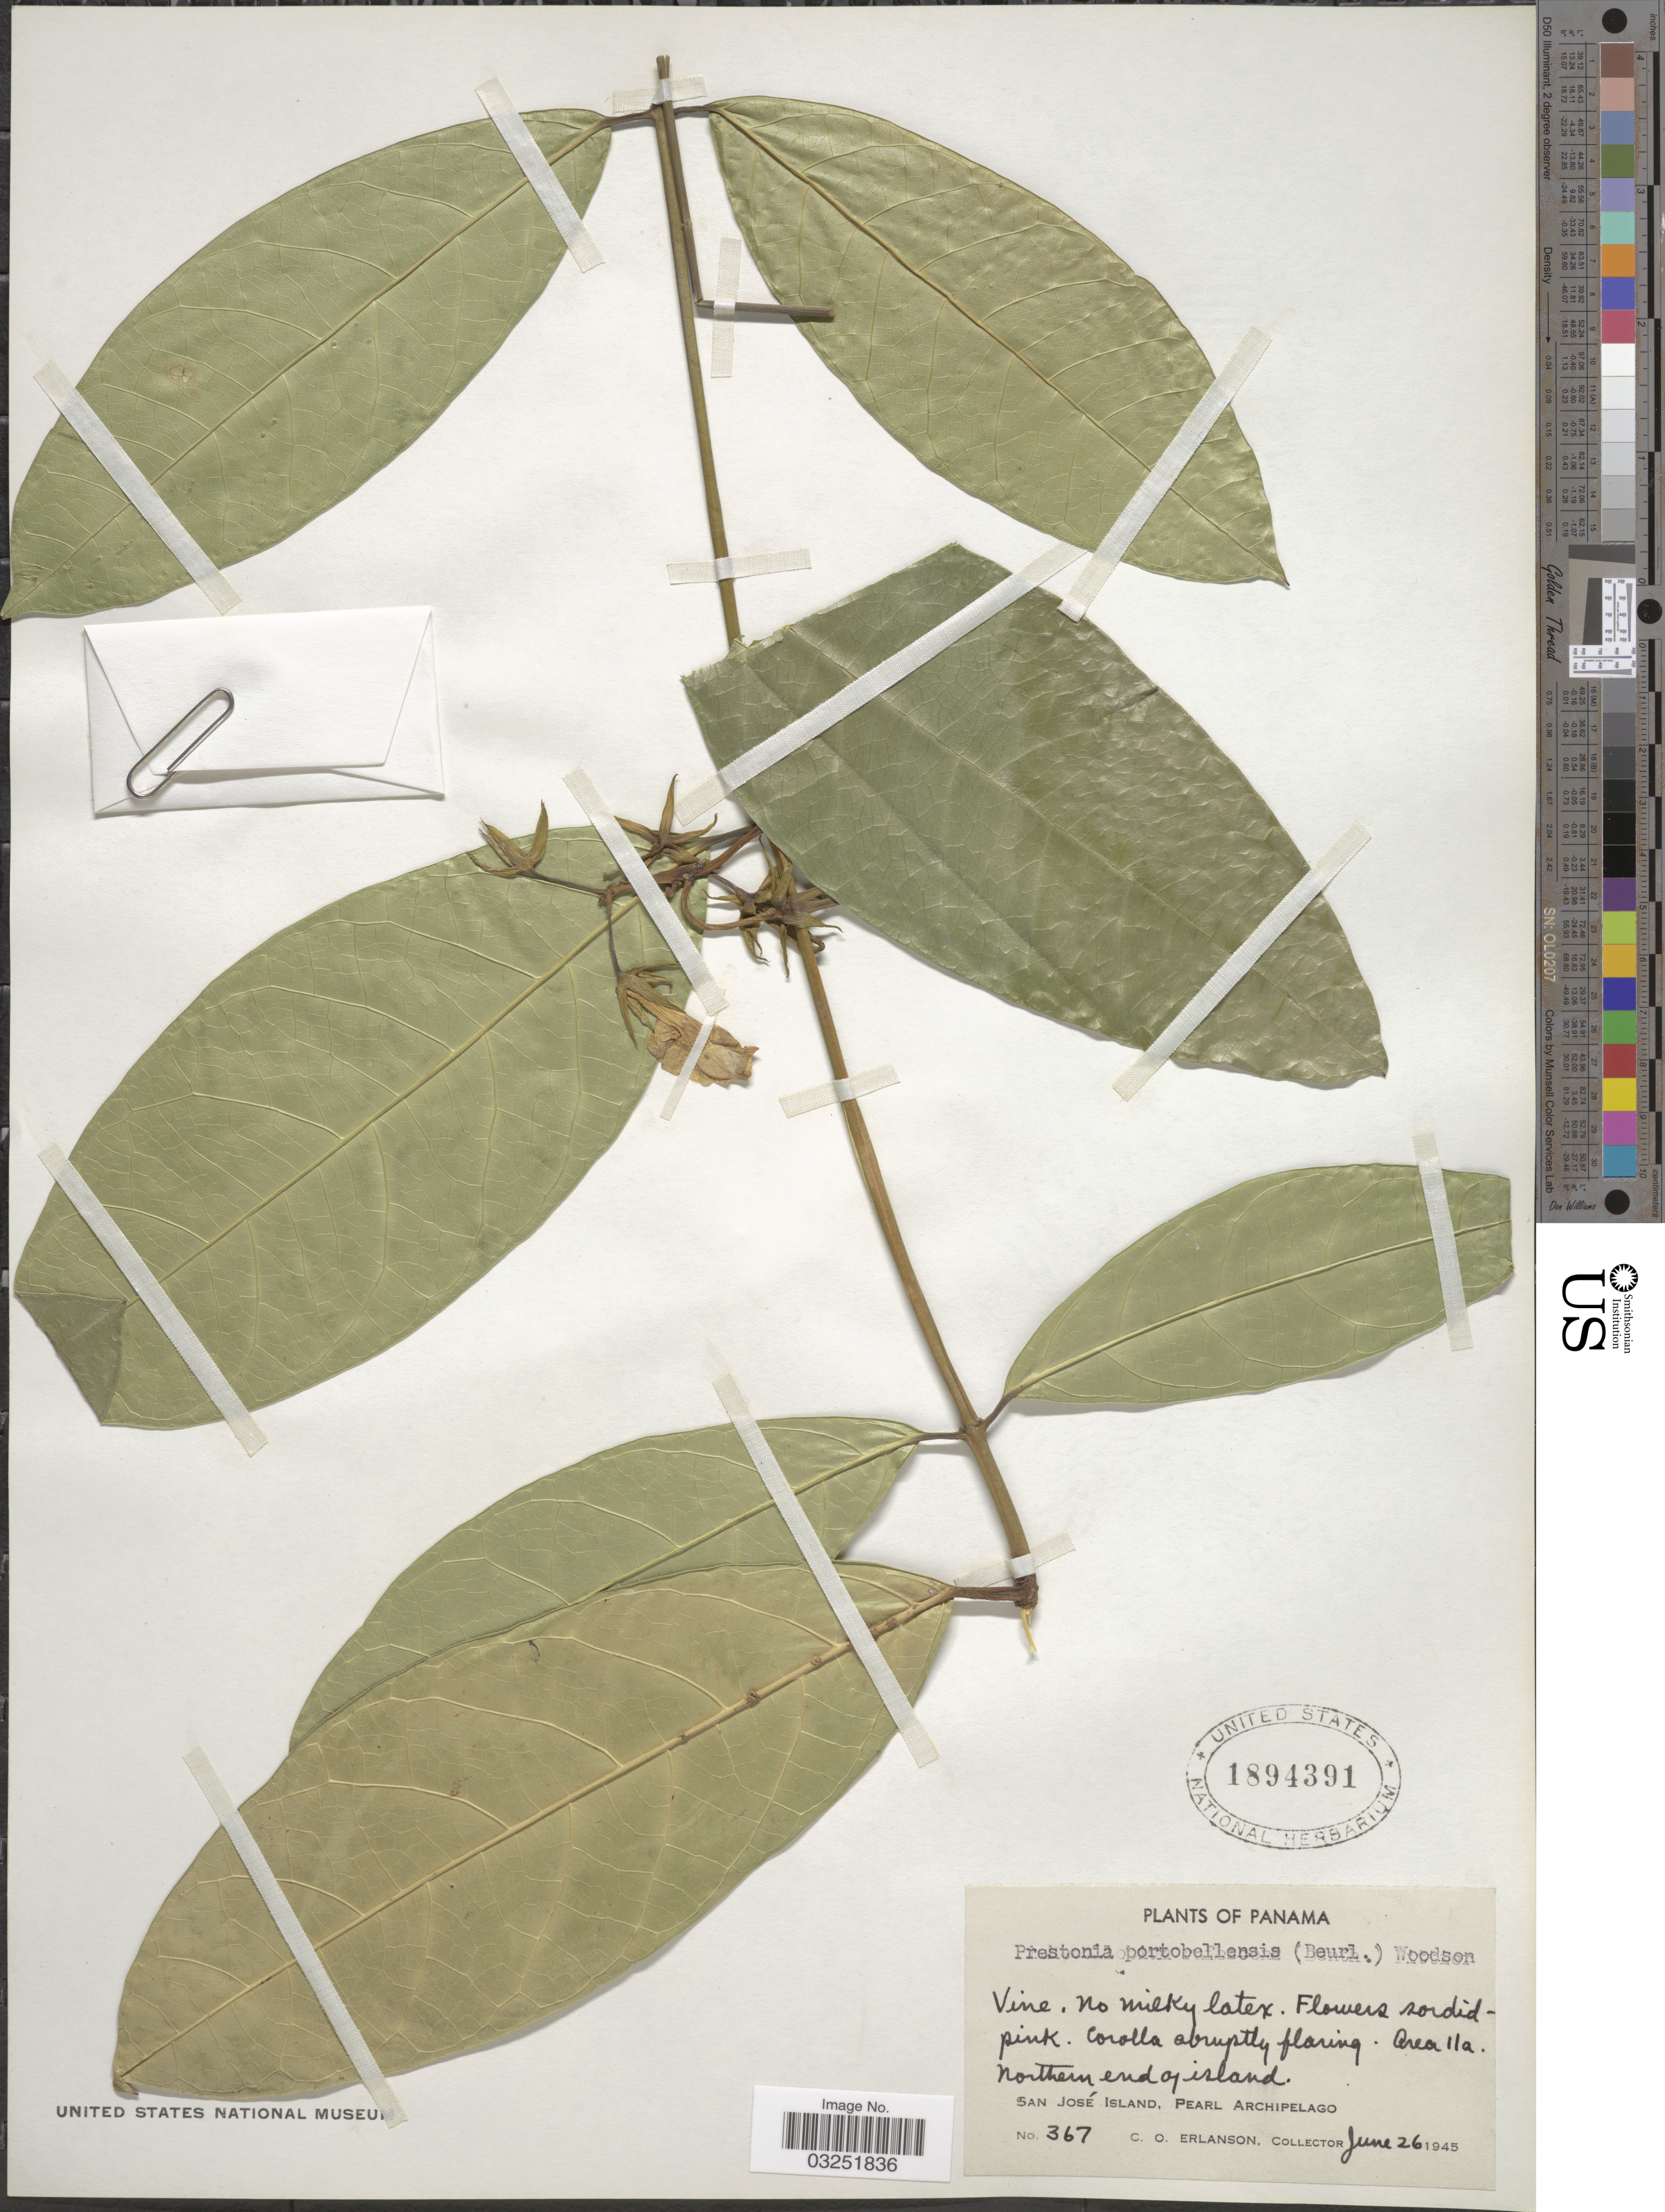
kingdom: Plantae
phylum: Tracheophyta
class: Magnoliopsida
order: Gentianales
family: Apocynaceae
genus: Prestonia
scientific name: Prestonia portobellensis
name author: (Beurl.) Woodson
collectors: C. O. Erlanson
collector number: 367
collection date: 1945-06-26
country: Panama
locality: Area 11a. Northern end of island. San José Island, Pearl Archipelago.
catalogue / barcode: US 1894391